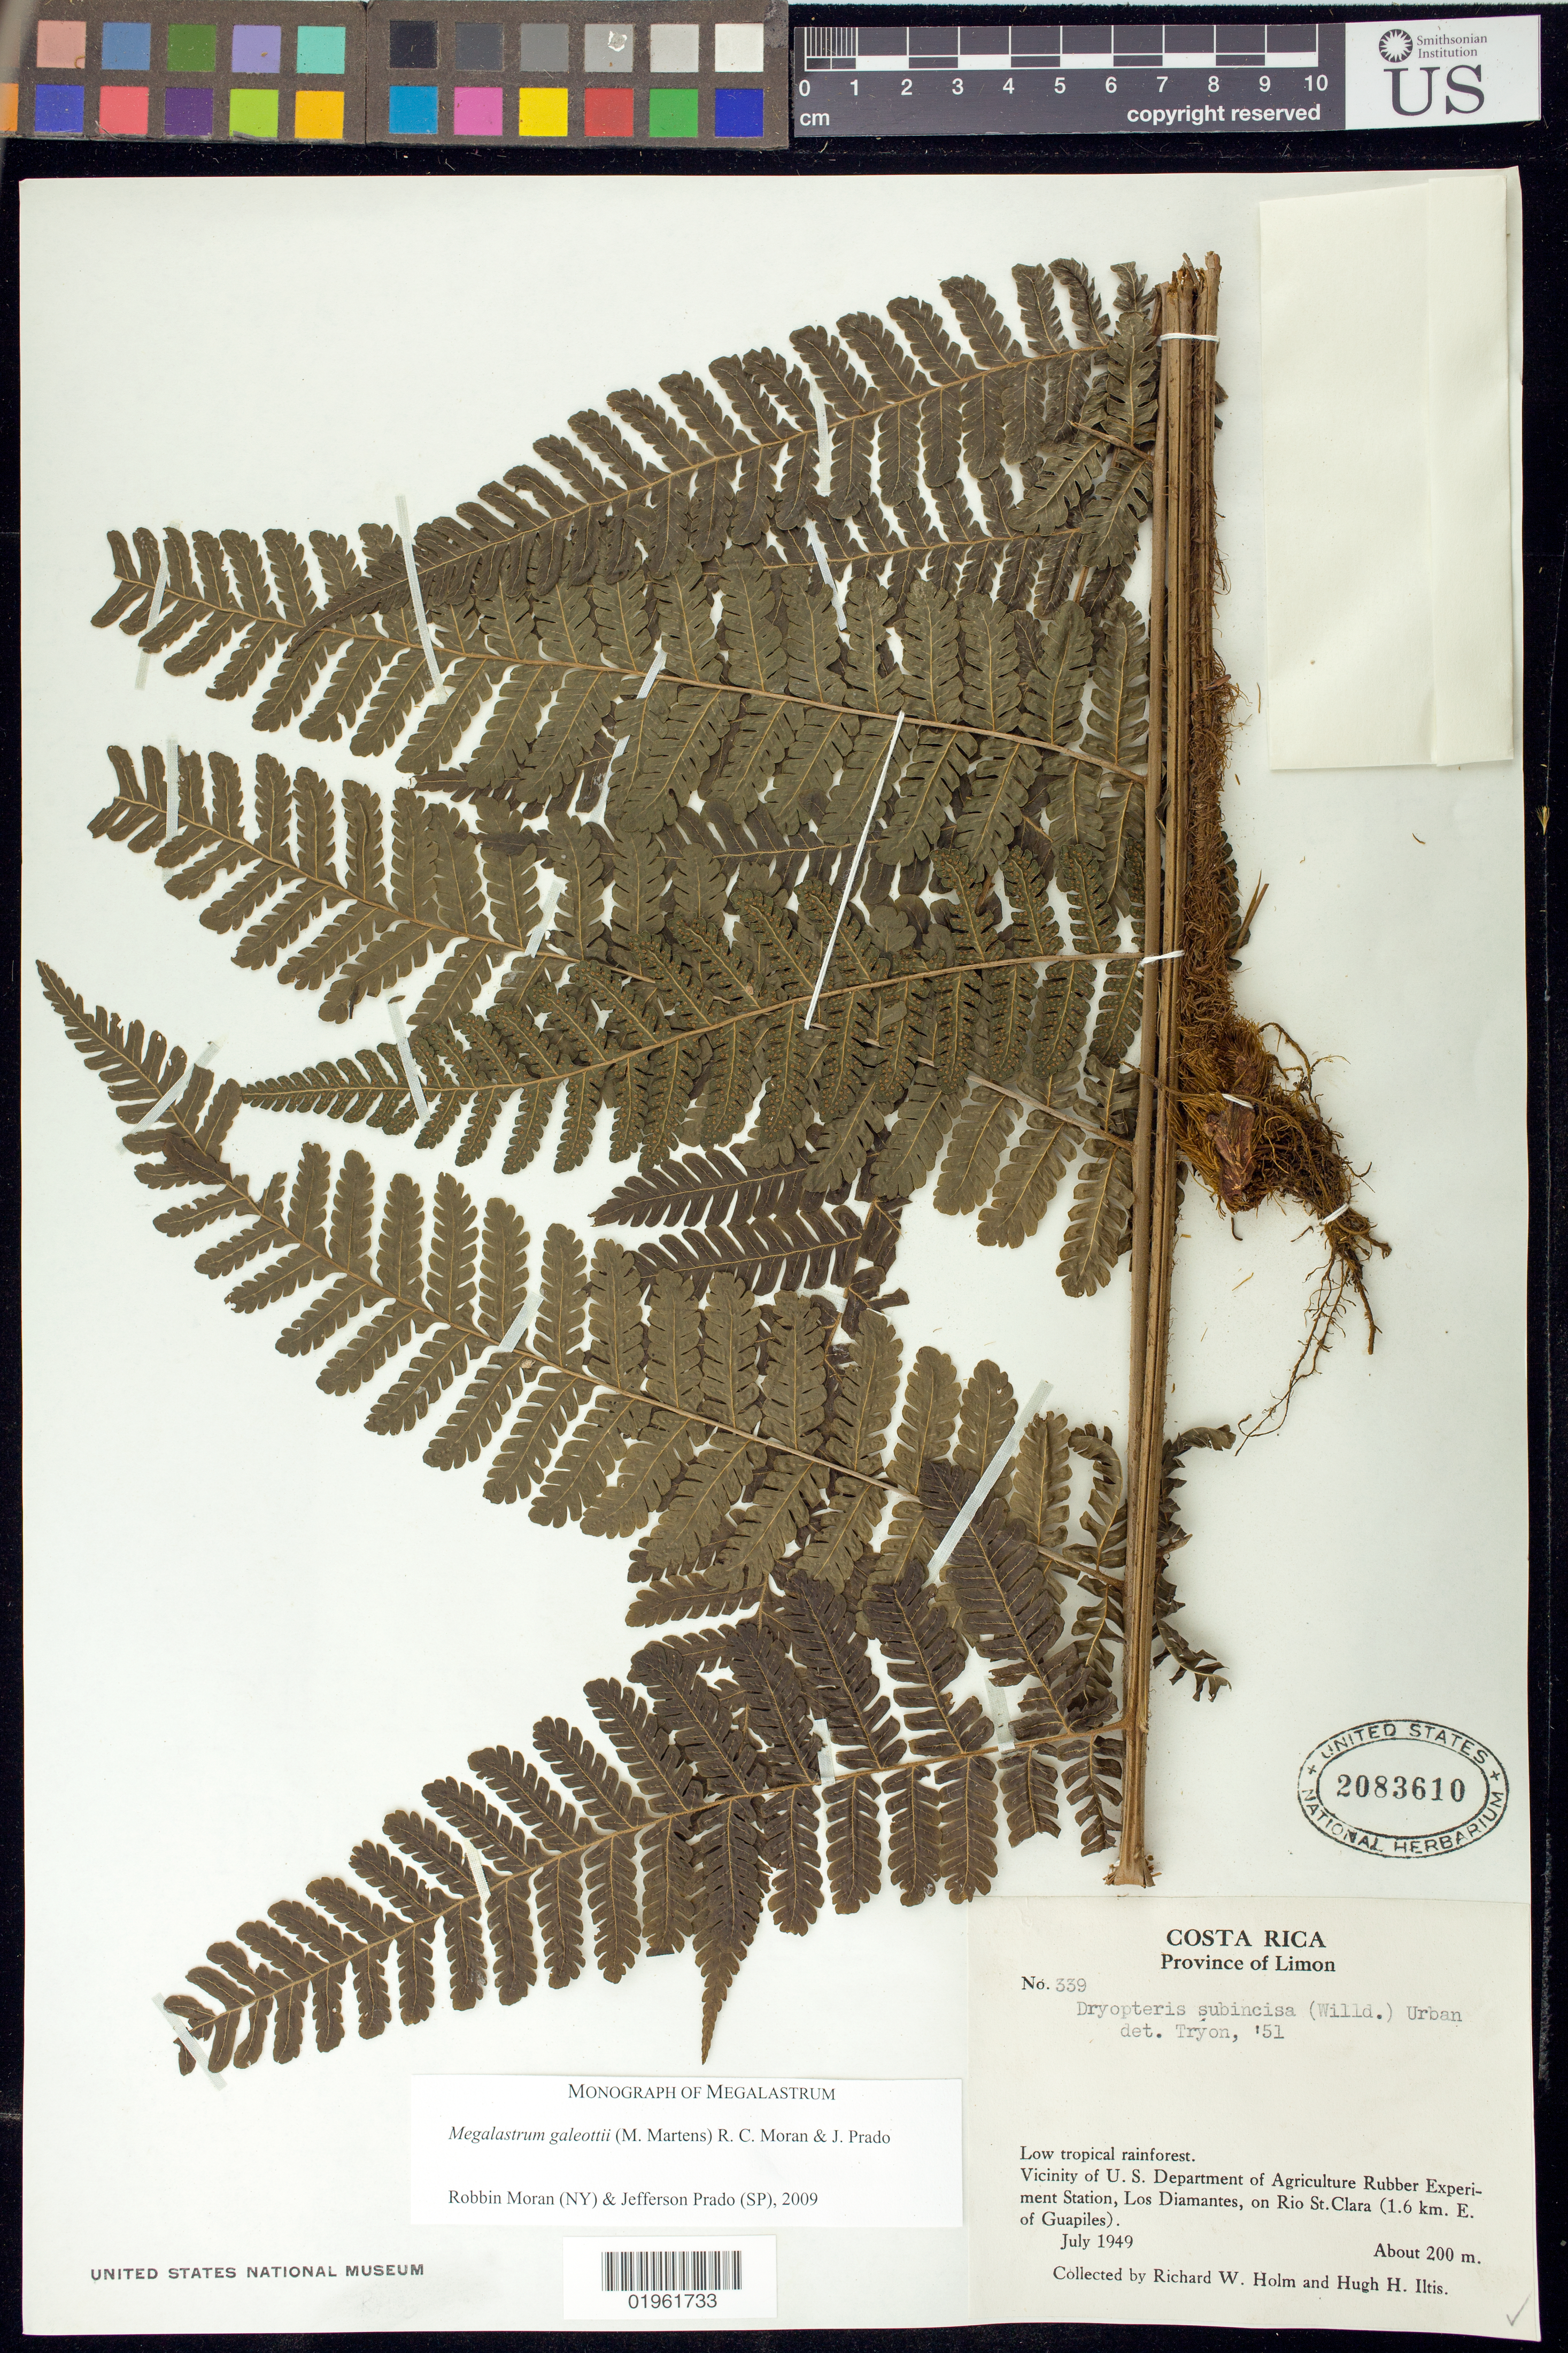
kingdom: Plantae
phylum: Tracheophyta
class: Polypodiopsida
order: Polypodiales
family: Dryopteridaceae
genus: Megalastrum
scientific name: Megalastrum galeottii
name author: (M. Martens) R.C. Moran & J. Prado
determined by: Moran, R. C.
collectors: R. W. Holm & H. H. Iltis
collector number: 339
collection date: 1949-07-12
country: Costa Rica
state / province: Limón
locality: Along Rio St. Clara, Vicinity of U.S. Department of Agriculture Rubber Experiment Station, Los Diamantes, on Rio St. Clara ( 1.6 km E. of Guapiles)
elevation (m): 200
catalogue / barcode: US 2083610